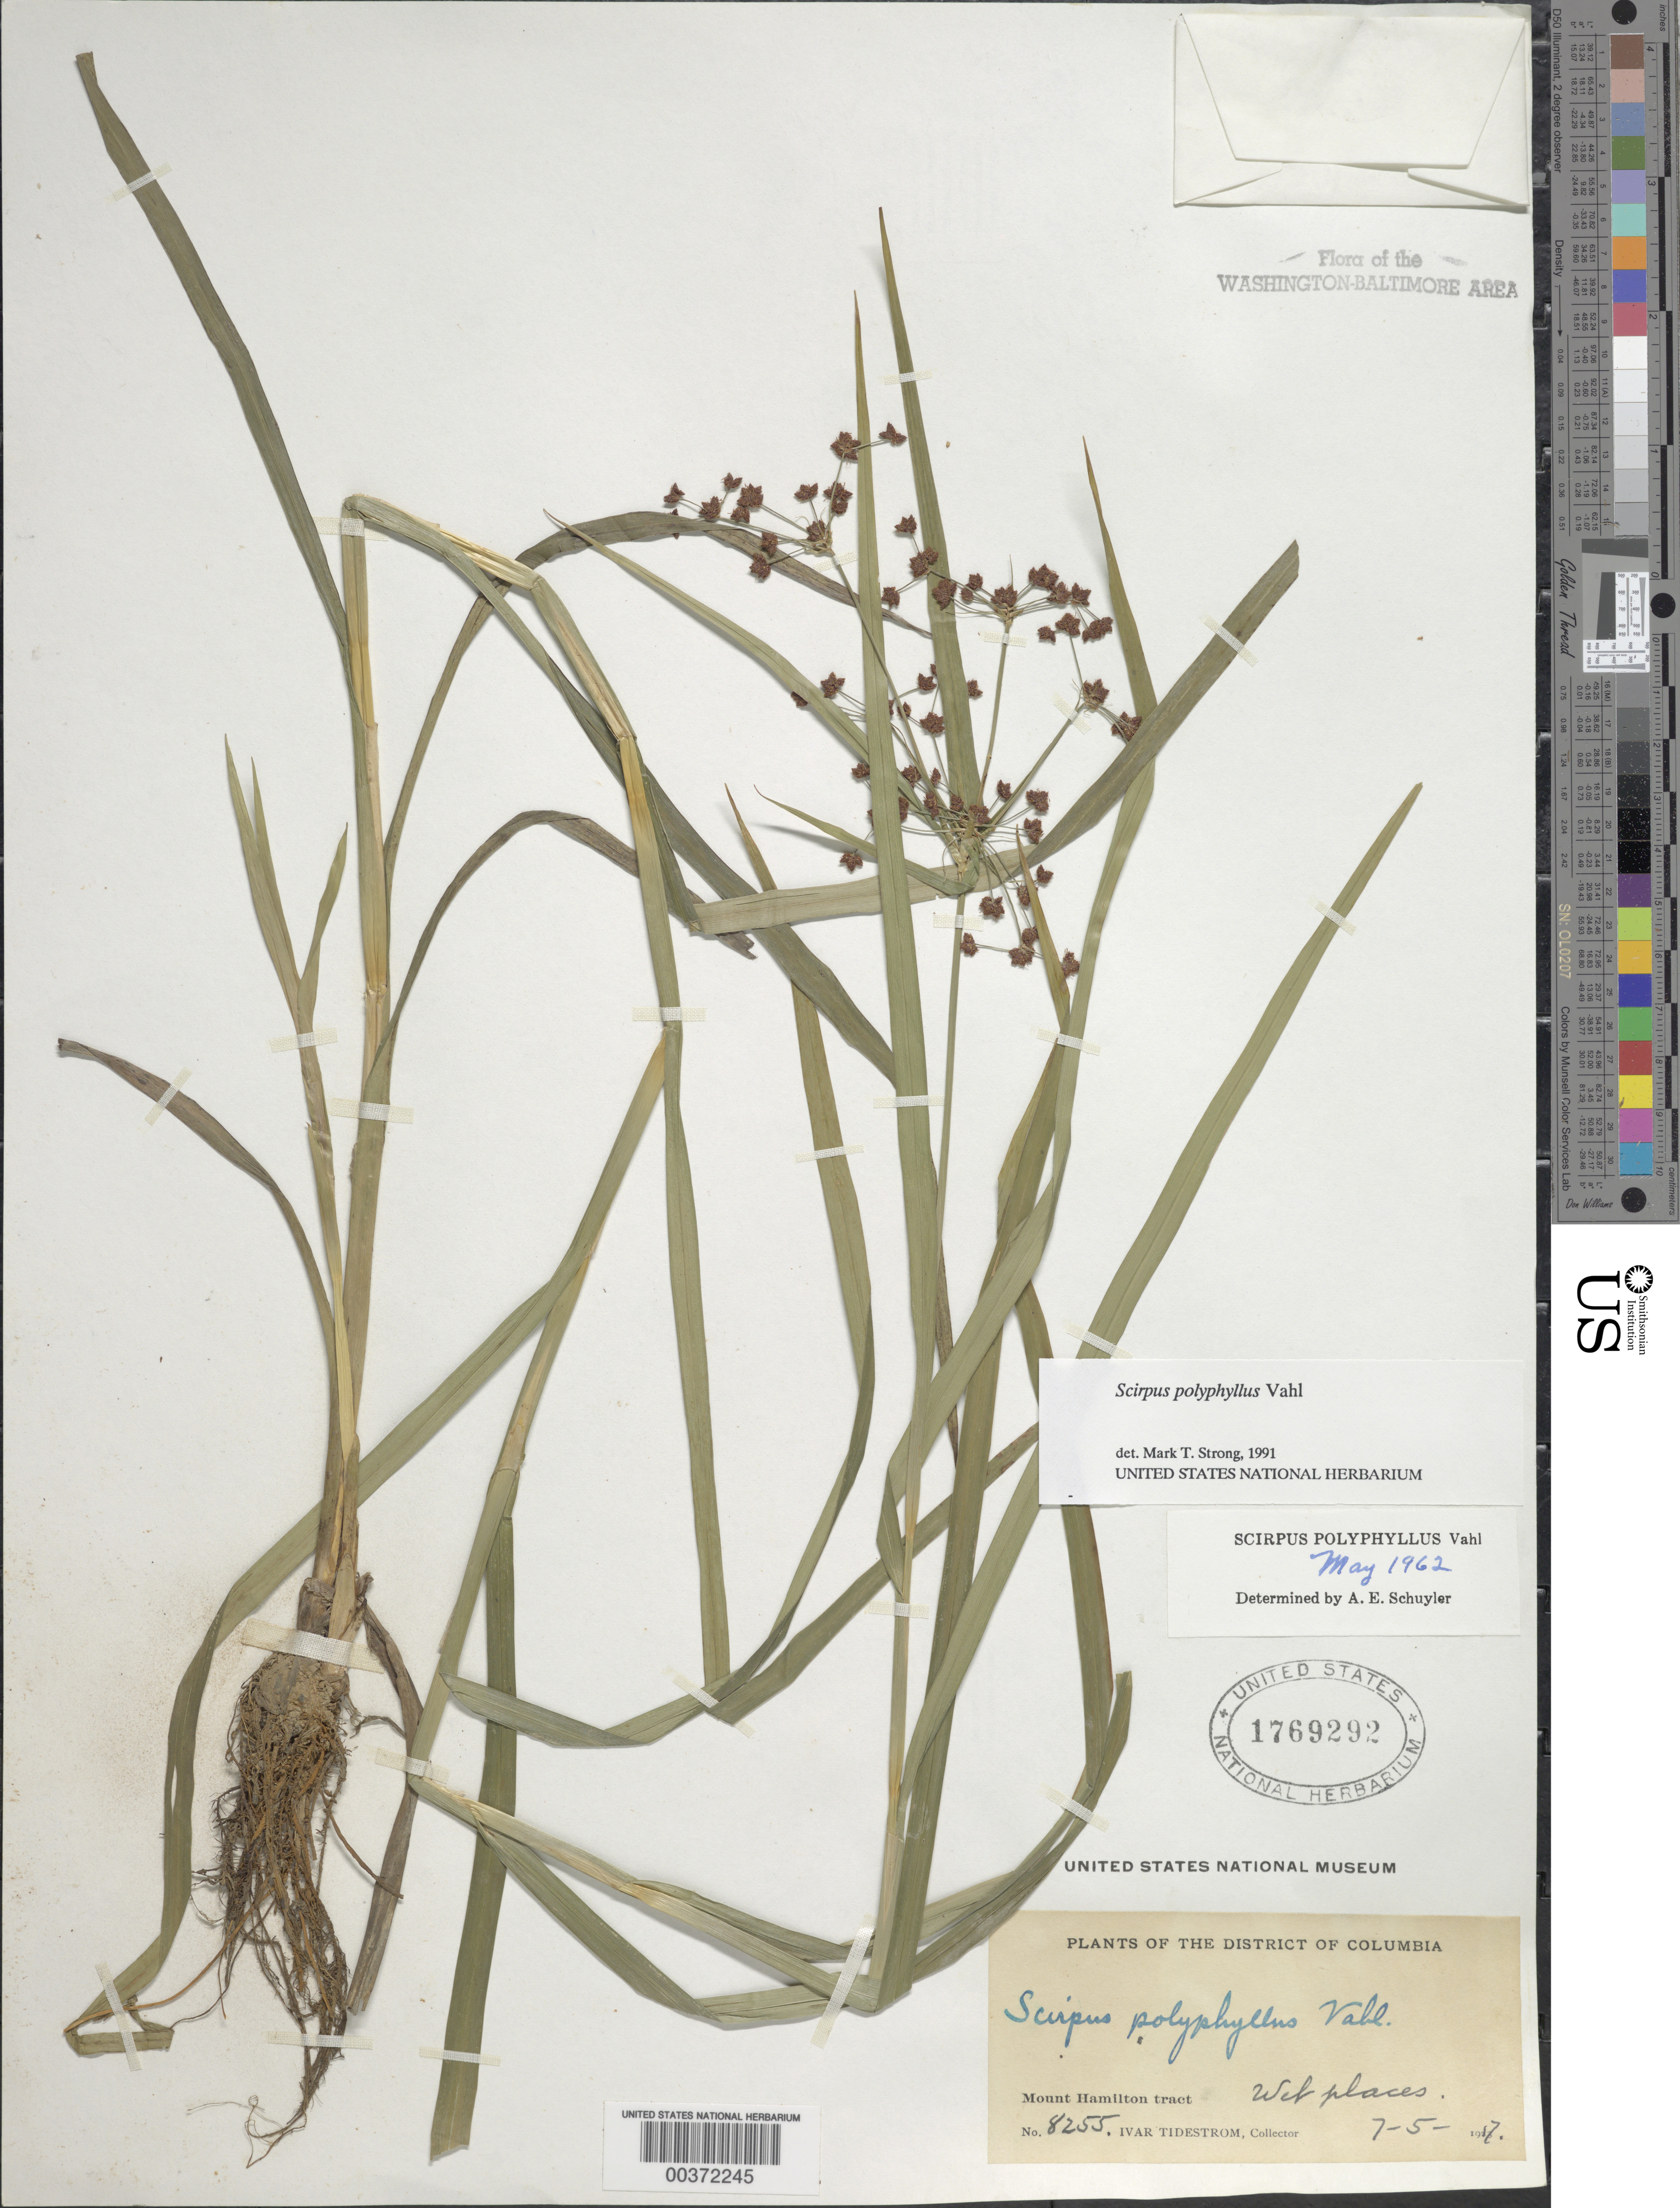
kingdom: Plantae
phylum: Tracheophyta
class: Liliopsida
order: Poales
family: Cyperaceae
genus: Scirpus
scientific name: Scirpus polyphyllus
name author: Vahl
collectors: I. F. Tidestrom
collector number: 8255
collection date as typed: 05 Jul 1917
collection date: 1917-07-05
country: United States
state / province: District of Columbia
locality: Mount Hamilton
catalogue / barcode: US 1769292